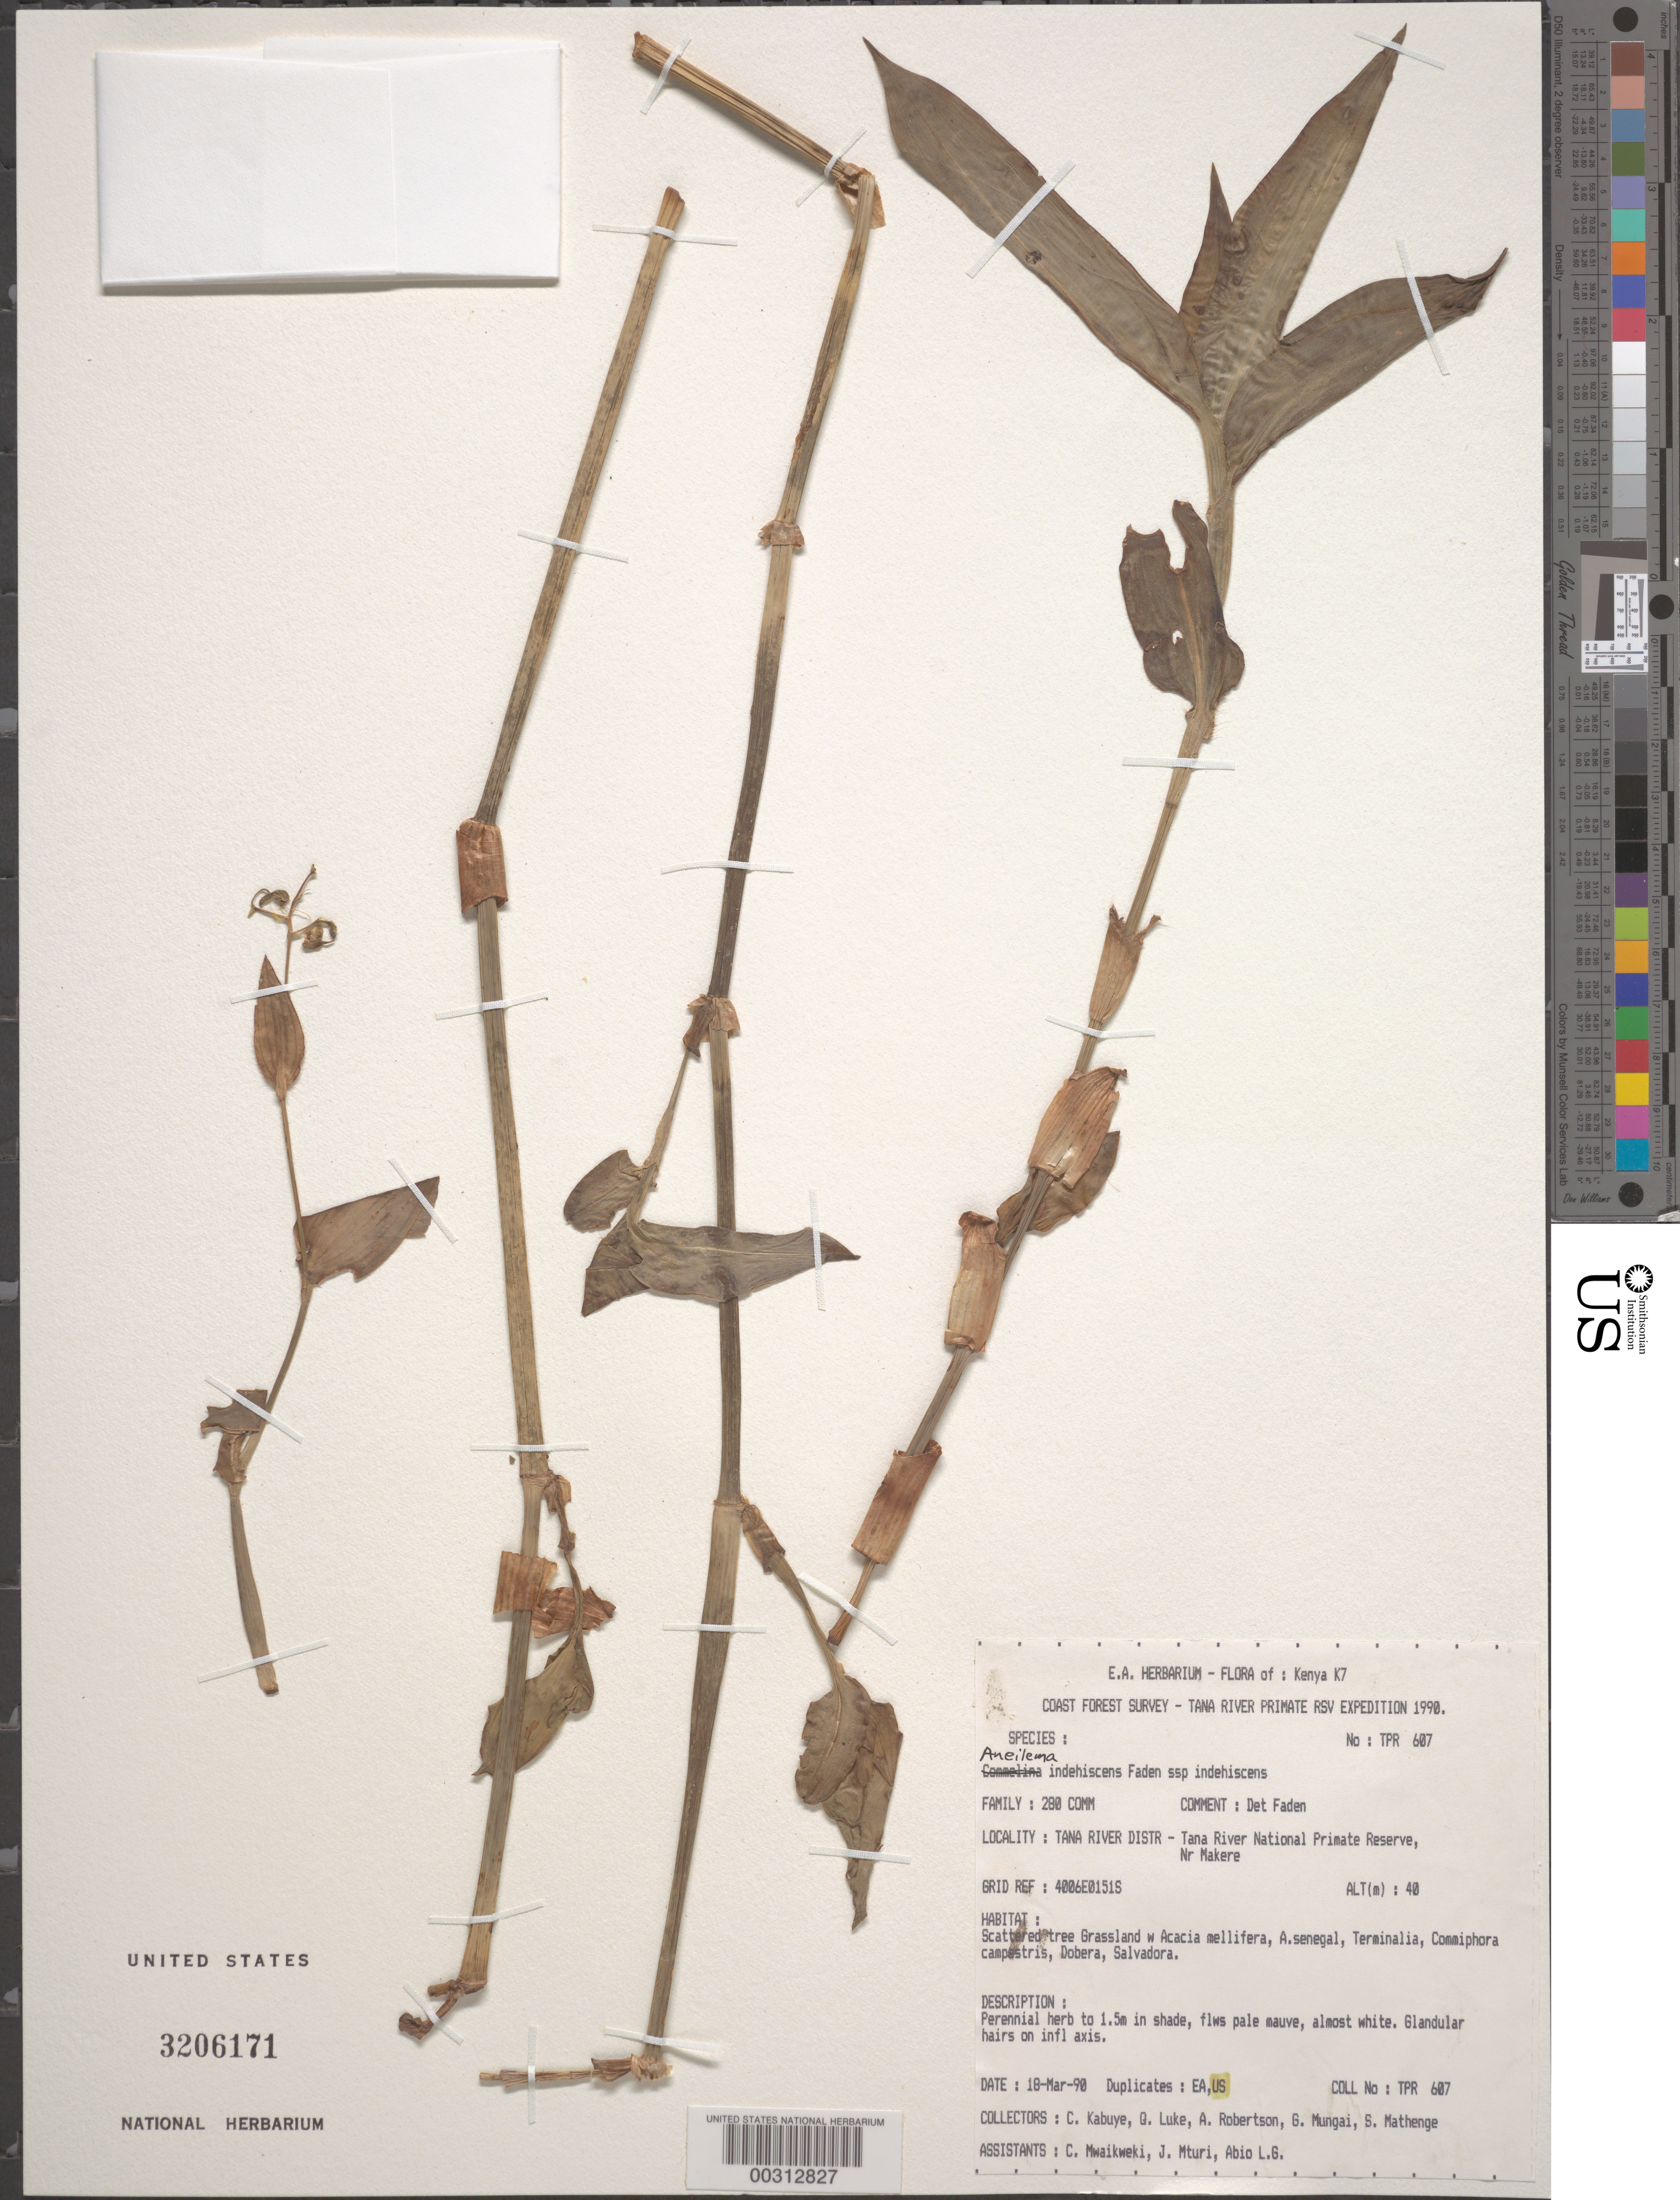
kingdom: Plantae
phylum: Tracheophyta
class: Liliopsida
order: Commelinales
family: Commelinaceae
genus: Aneilema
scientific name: Aneilema indehiscens subsp. indehiscens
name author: Faden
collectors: C. Kabuye, G. Luke, A. Robertson, G. Mungai & S. Mathenge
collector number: Tpr 607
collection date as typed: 18 Mar 1990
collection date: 1990-03-18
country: Kenya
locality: Tana river national primate reserve, near makere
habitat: Scattered tree grassland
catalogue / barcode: US 3206171